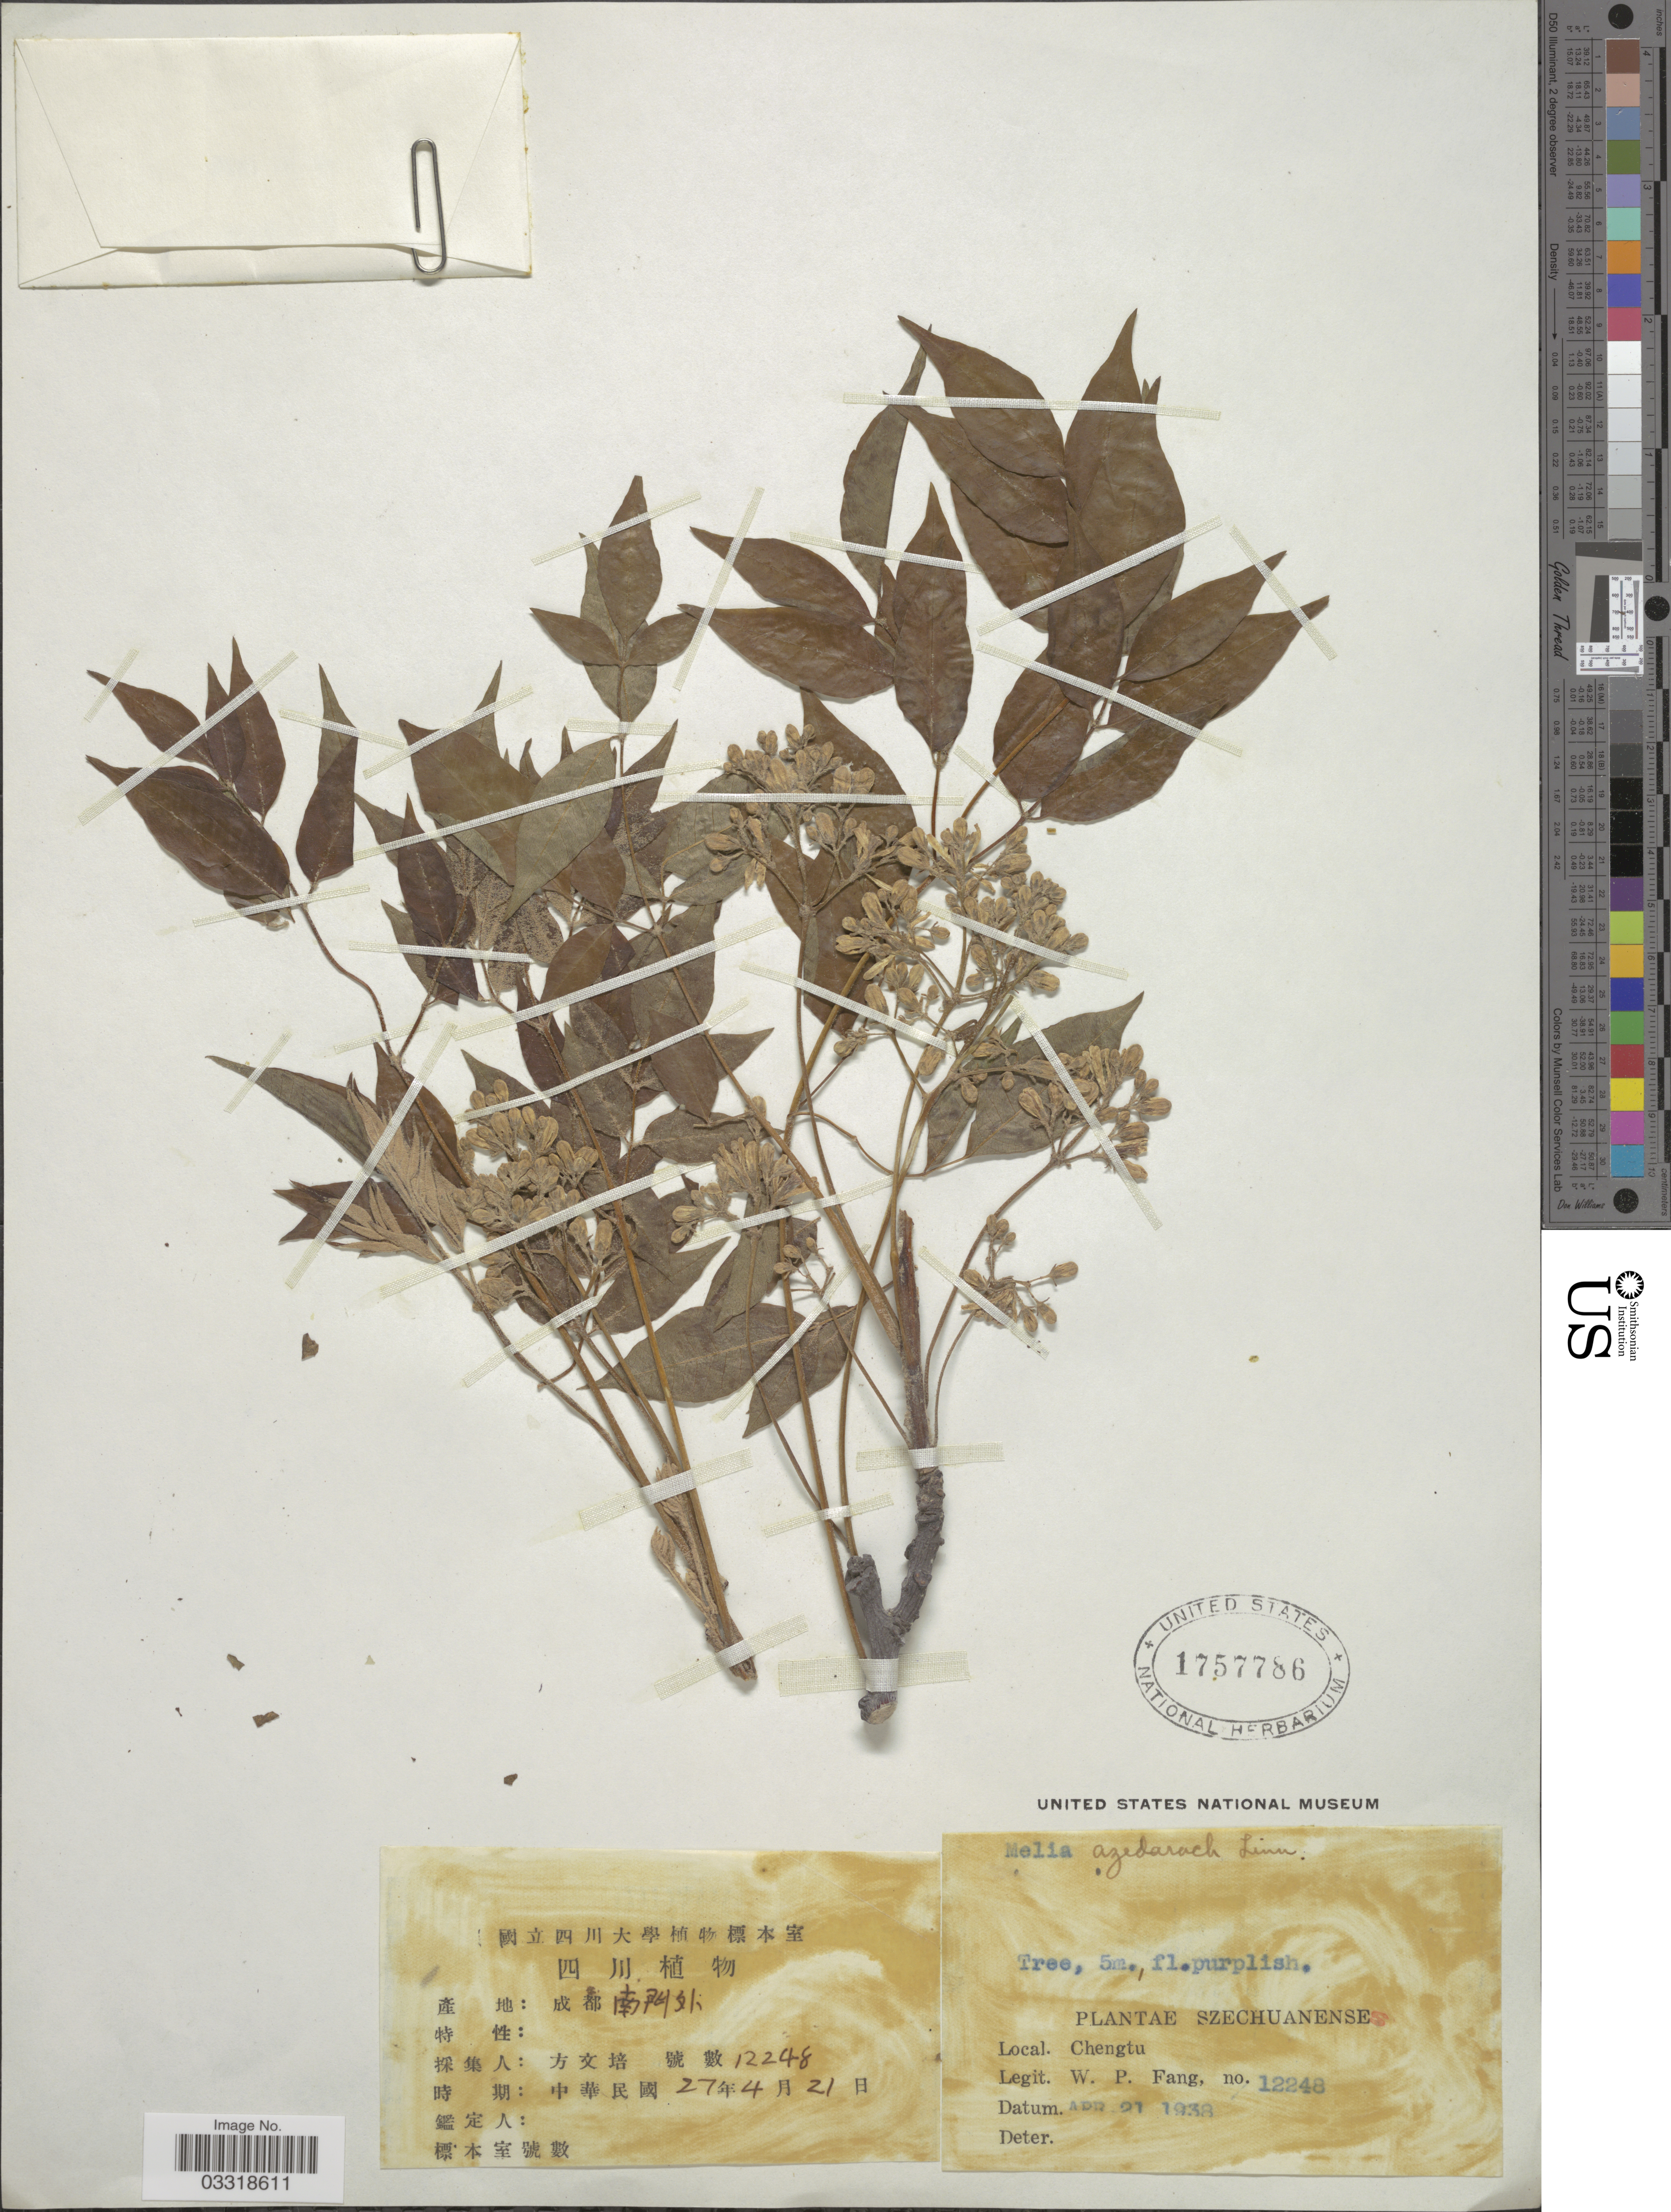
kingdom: Plantae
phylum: Tracheophyta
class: Magnoliopsida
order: Sapindales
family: Meliaceae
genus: Melia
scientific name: Melia azedarach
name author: L.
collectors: W. P. Fang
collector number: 12248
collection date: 1938-04-21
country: China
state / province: Sichuan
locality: Szechuanense. Chengtu.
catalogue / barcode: US 1757786